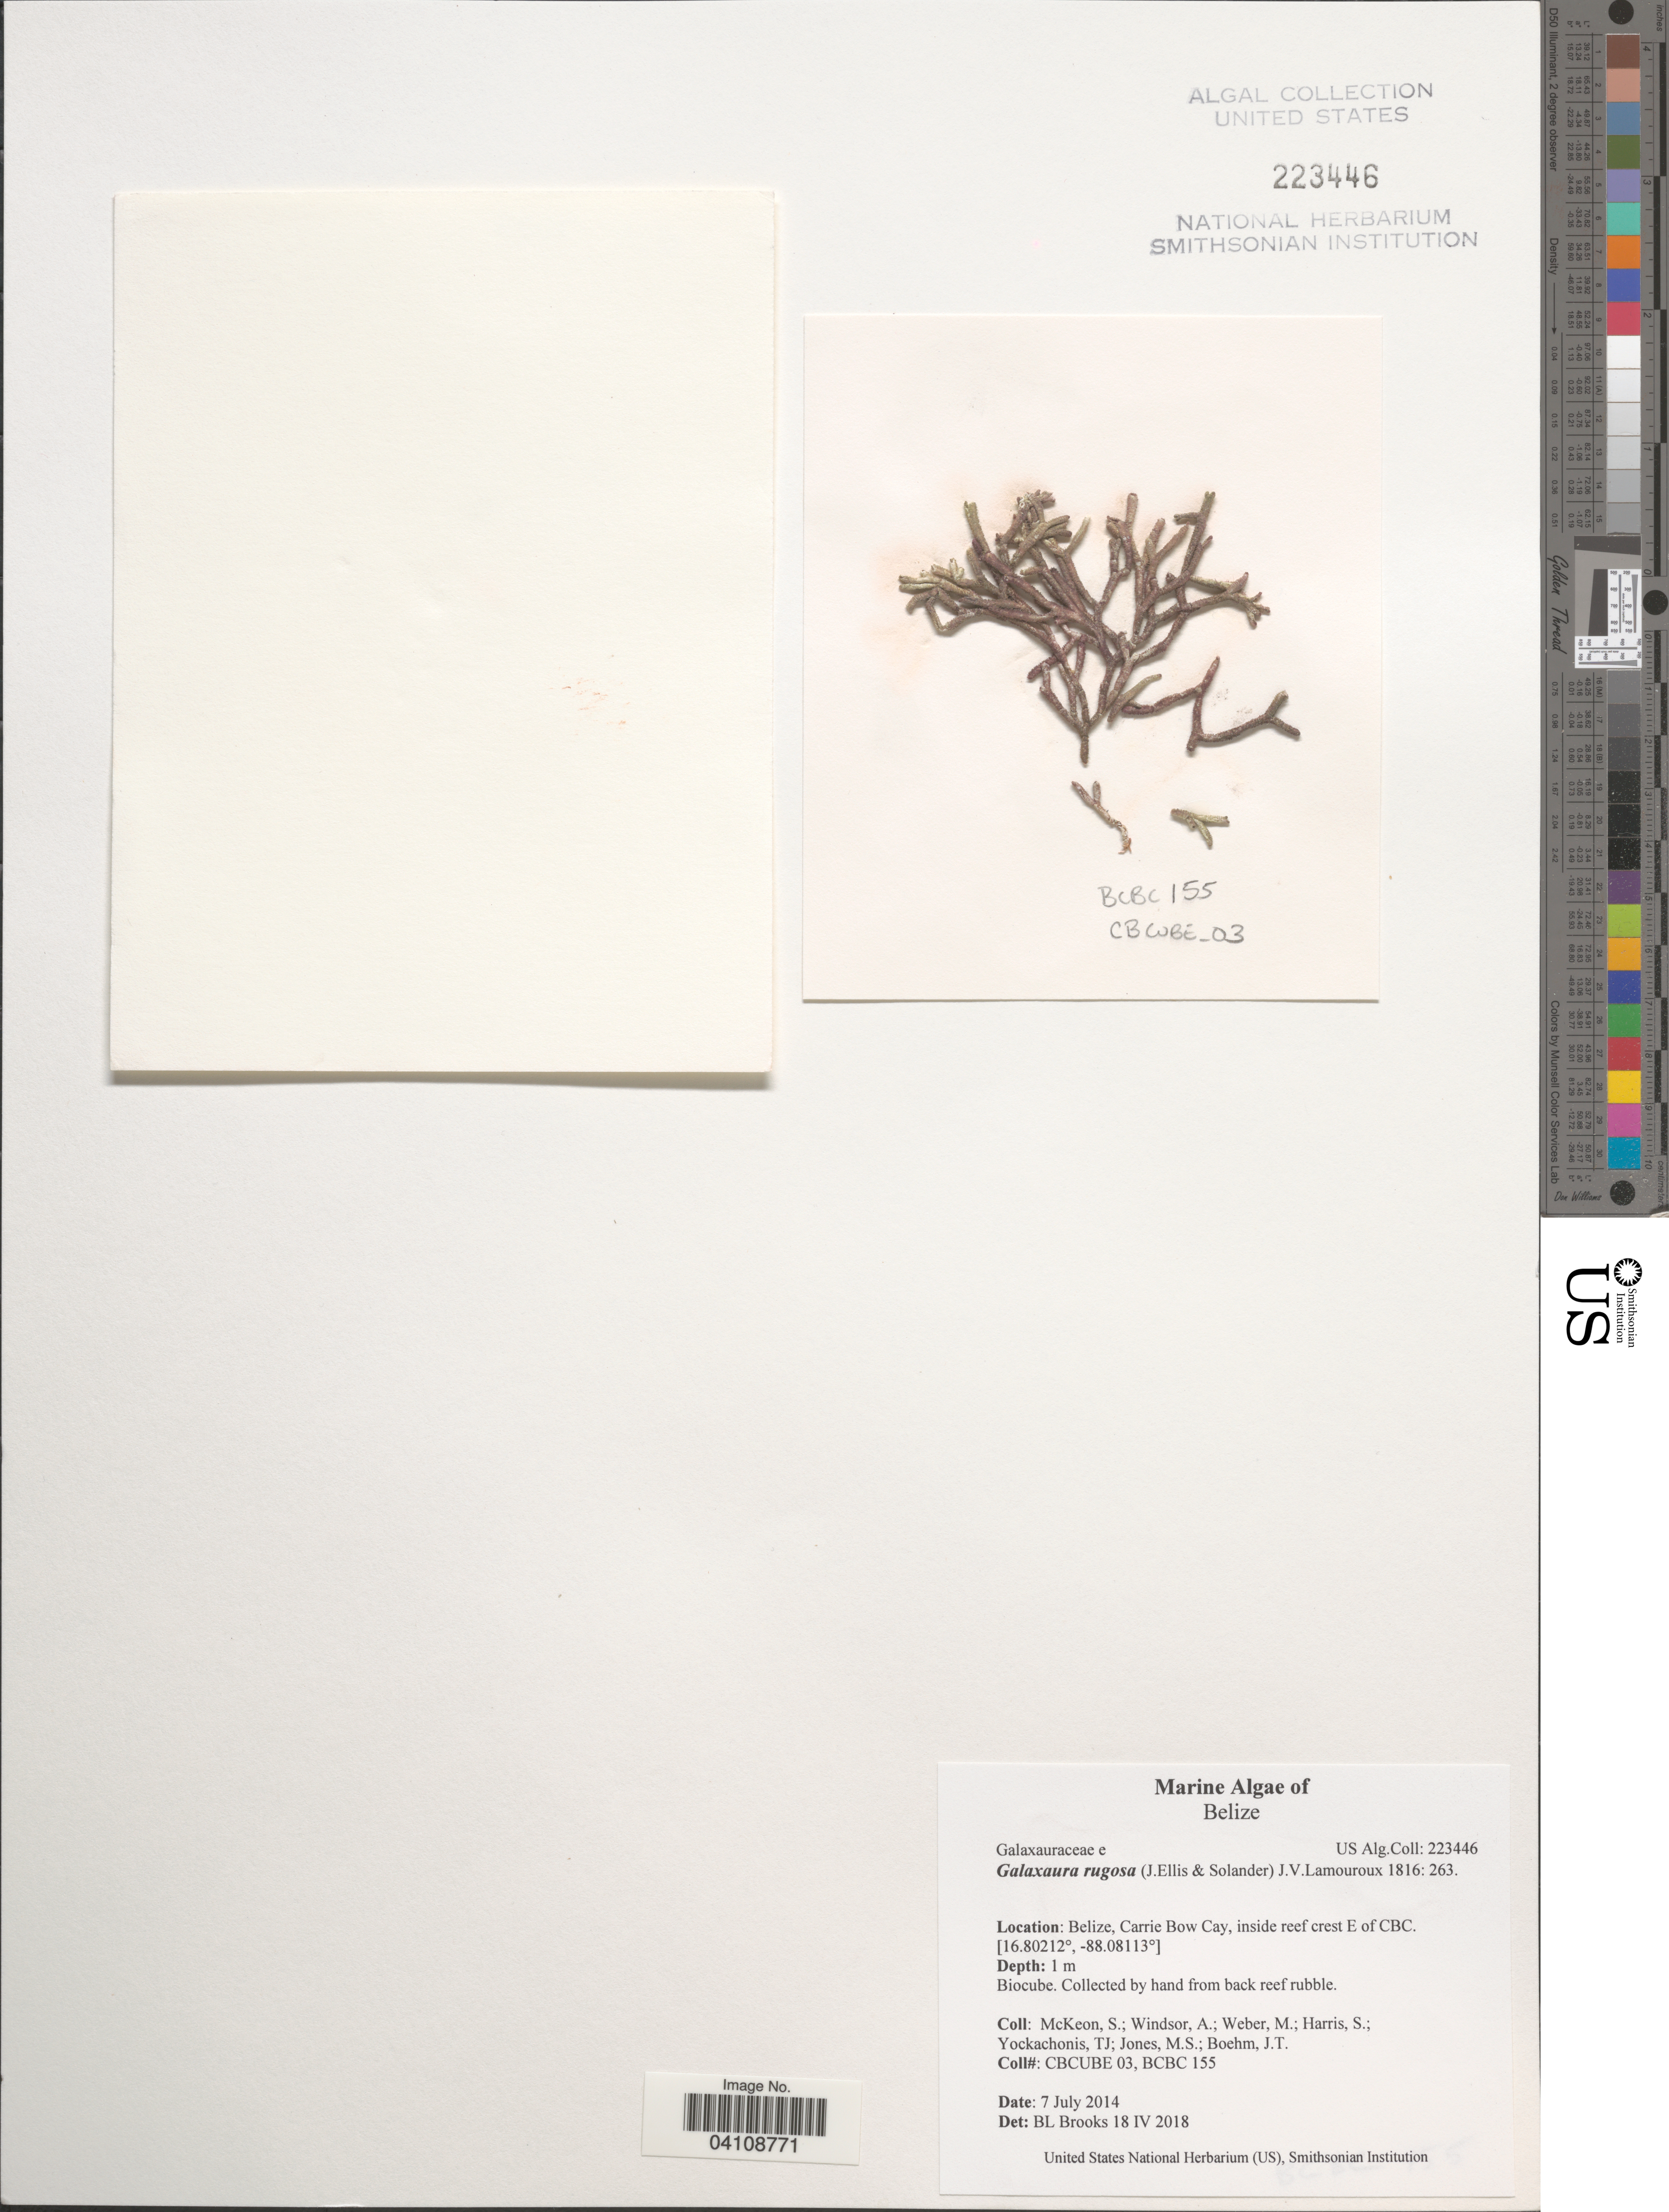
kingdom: Plantae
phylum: Rhodophyta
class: Florideophyceae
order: Nemaliales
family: Galaxauraceae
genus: Galaxaura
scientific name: Galaxaura rugosa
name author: (Ellis & Sol.) J.V.Lamouroux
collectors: S. McKeon, A. Windsor, M. Weber, S. Harris & et al.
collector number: CBCUBE03/BCBC155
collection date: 2014-07-07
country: Belize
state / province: Belize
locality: Carrie Bow Cay, inside reef crest E of CBC.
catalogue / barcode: US 223446